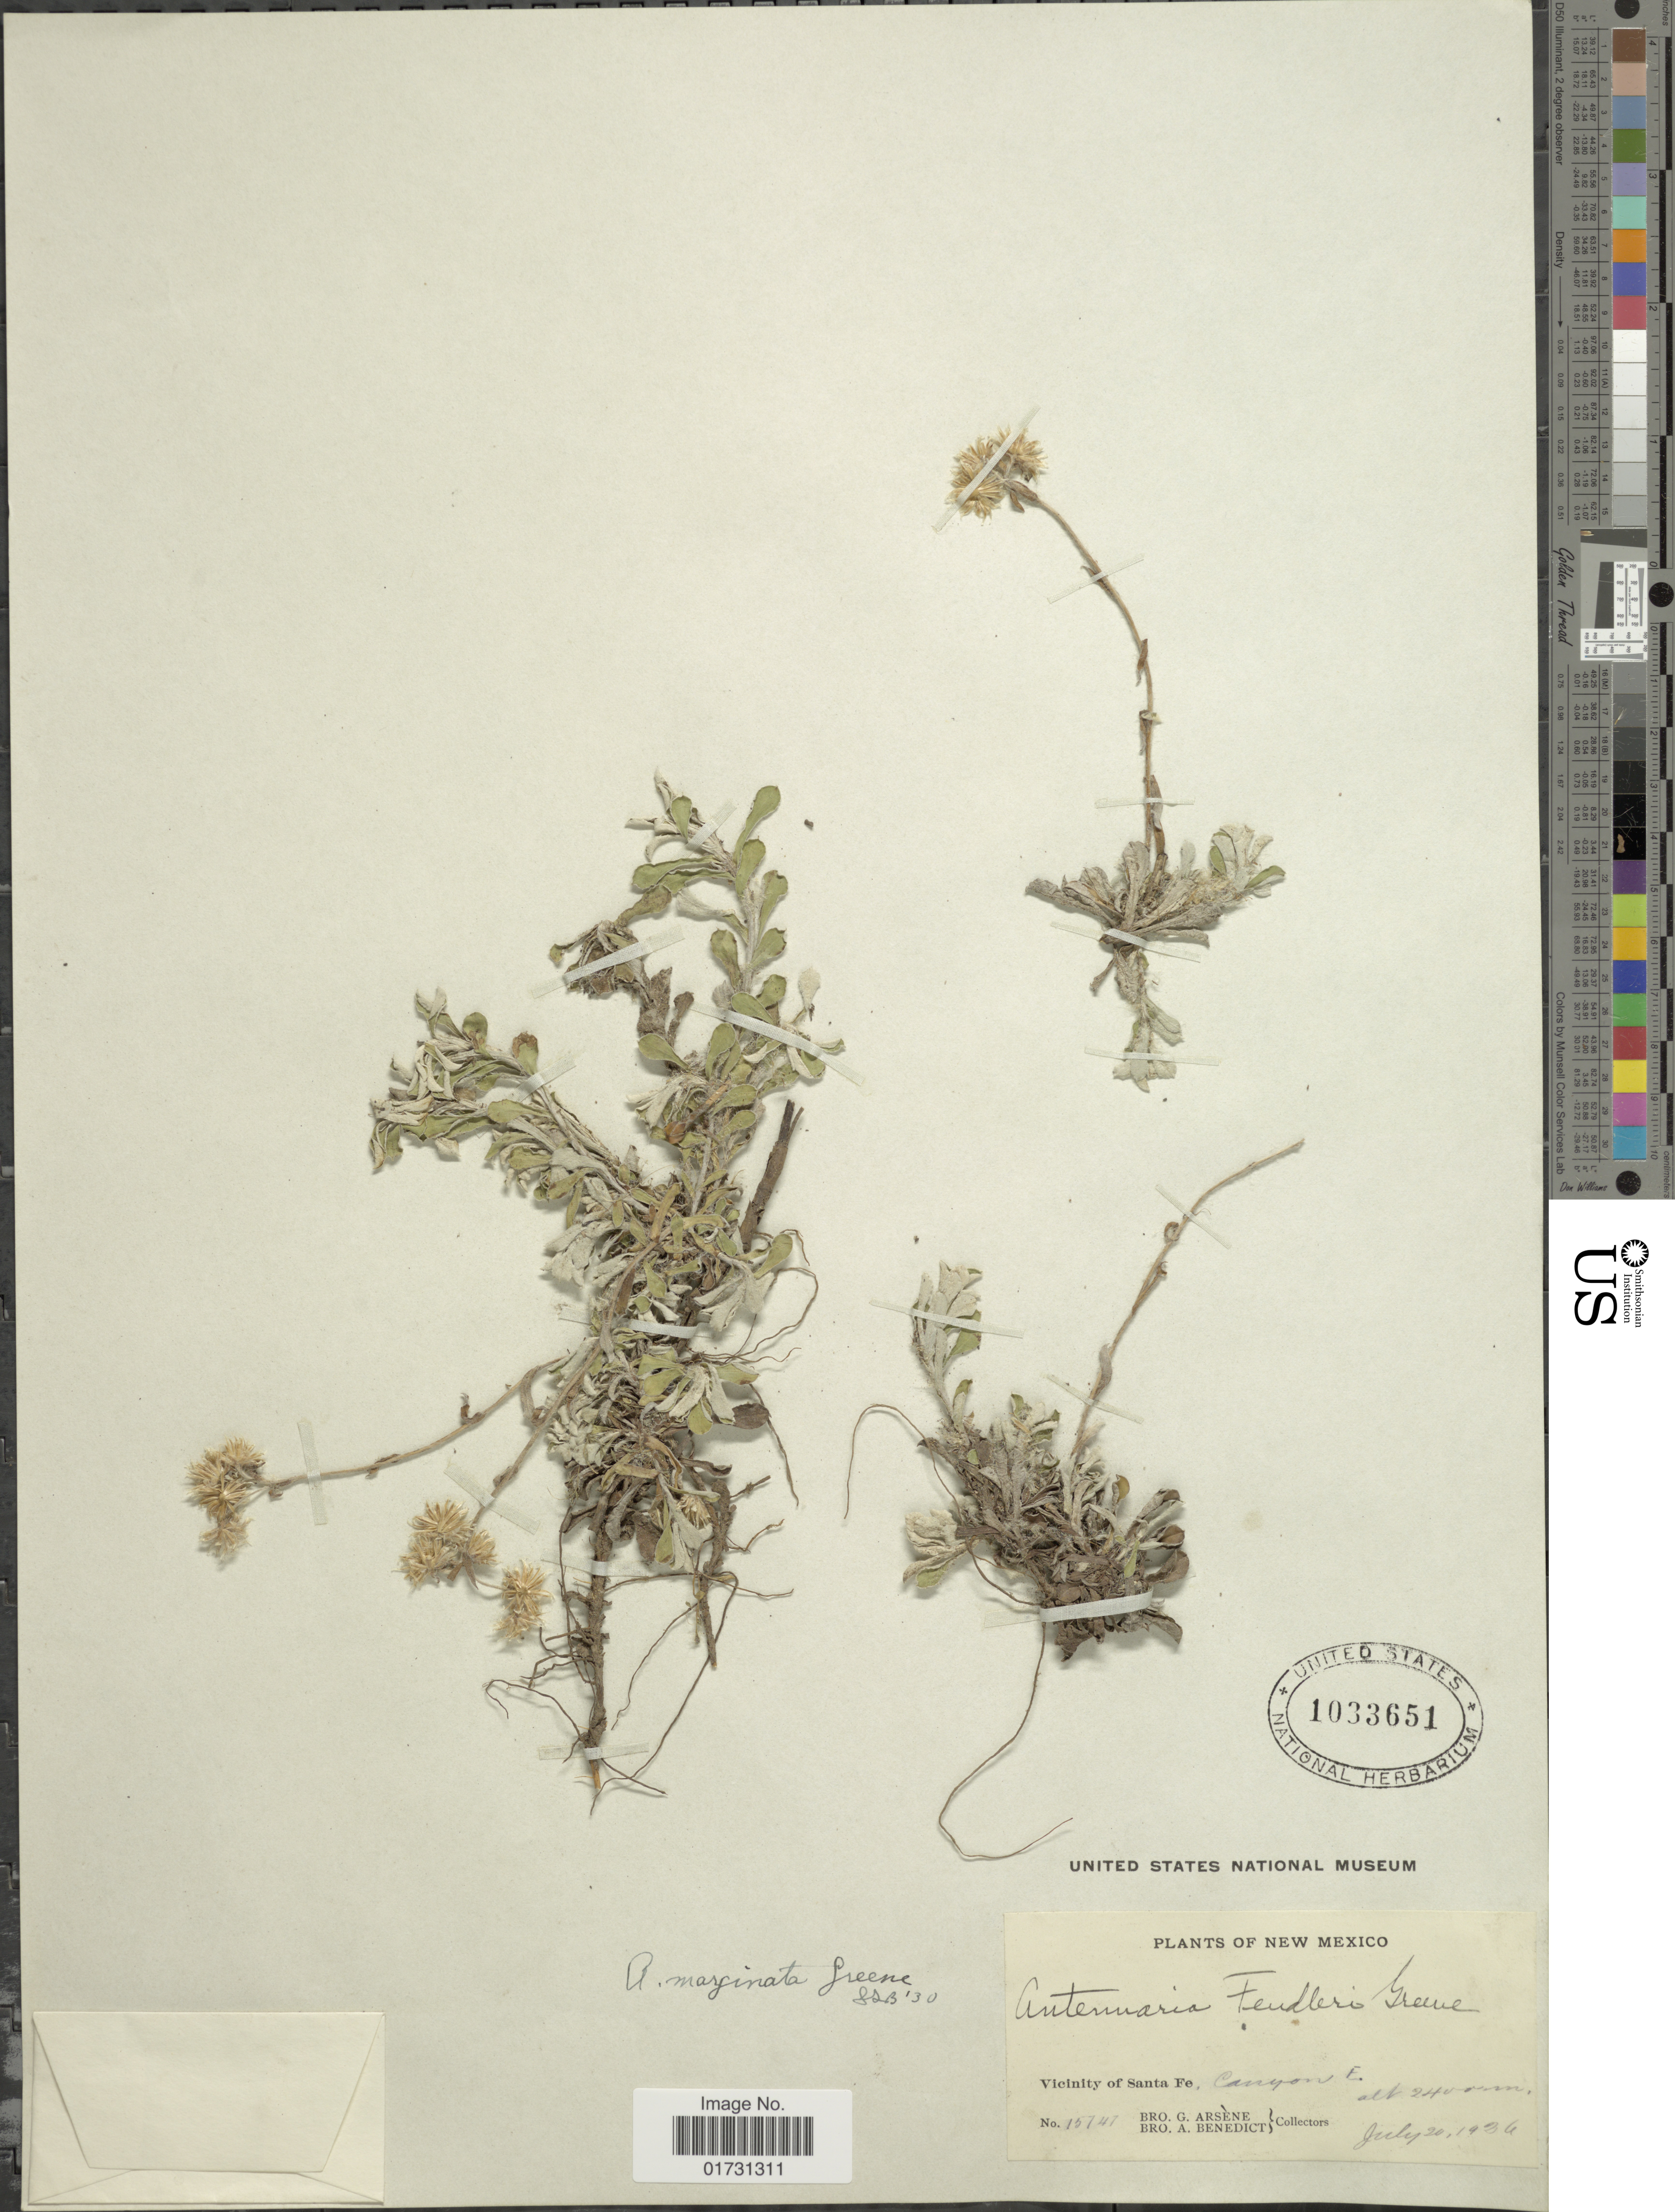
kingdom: Plantae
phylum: Tracheophyta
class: Magnoliopsida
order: Asterales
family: Asteraceae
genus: Antennaria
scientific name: Antennaria marginata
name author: Greene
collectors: Bro. G. Arsène & Bro. Benedict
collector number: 15747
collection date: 1936-07-20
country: United States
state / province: New Mexico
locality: Vicinity of Santa Fe, Canyon E.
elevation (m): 2400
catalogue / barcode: US 1033651